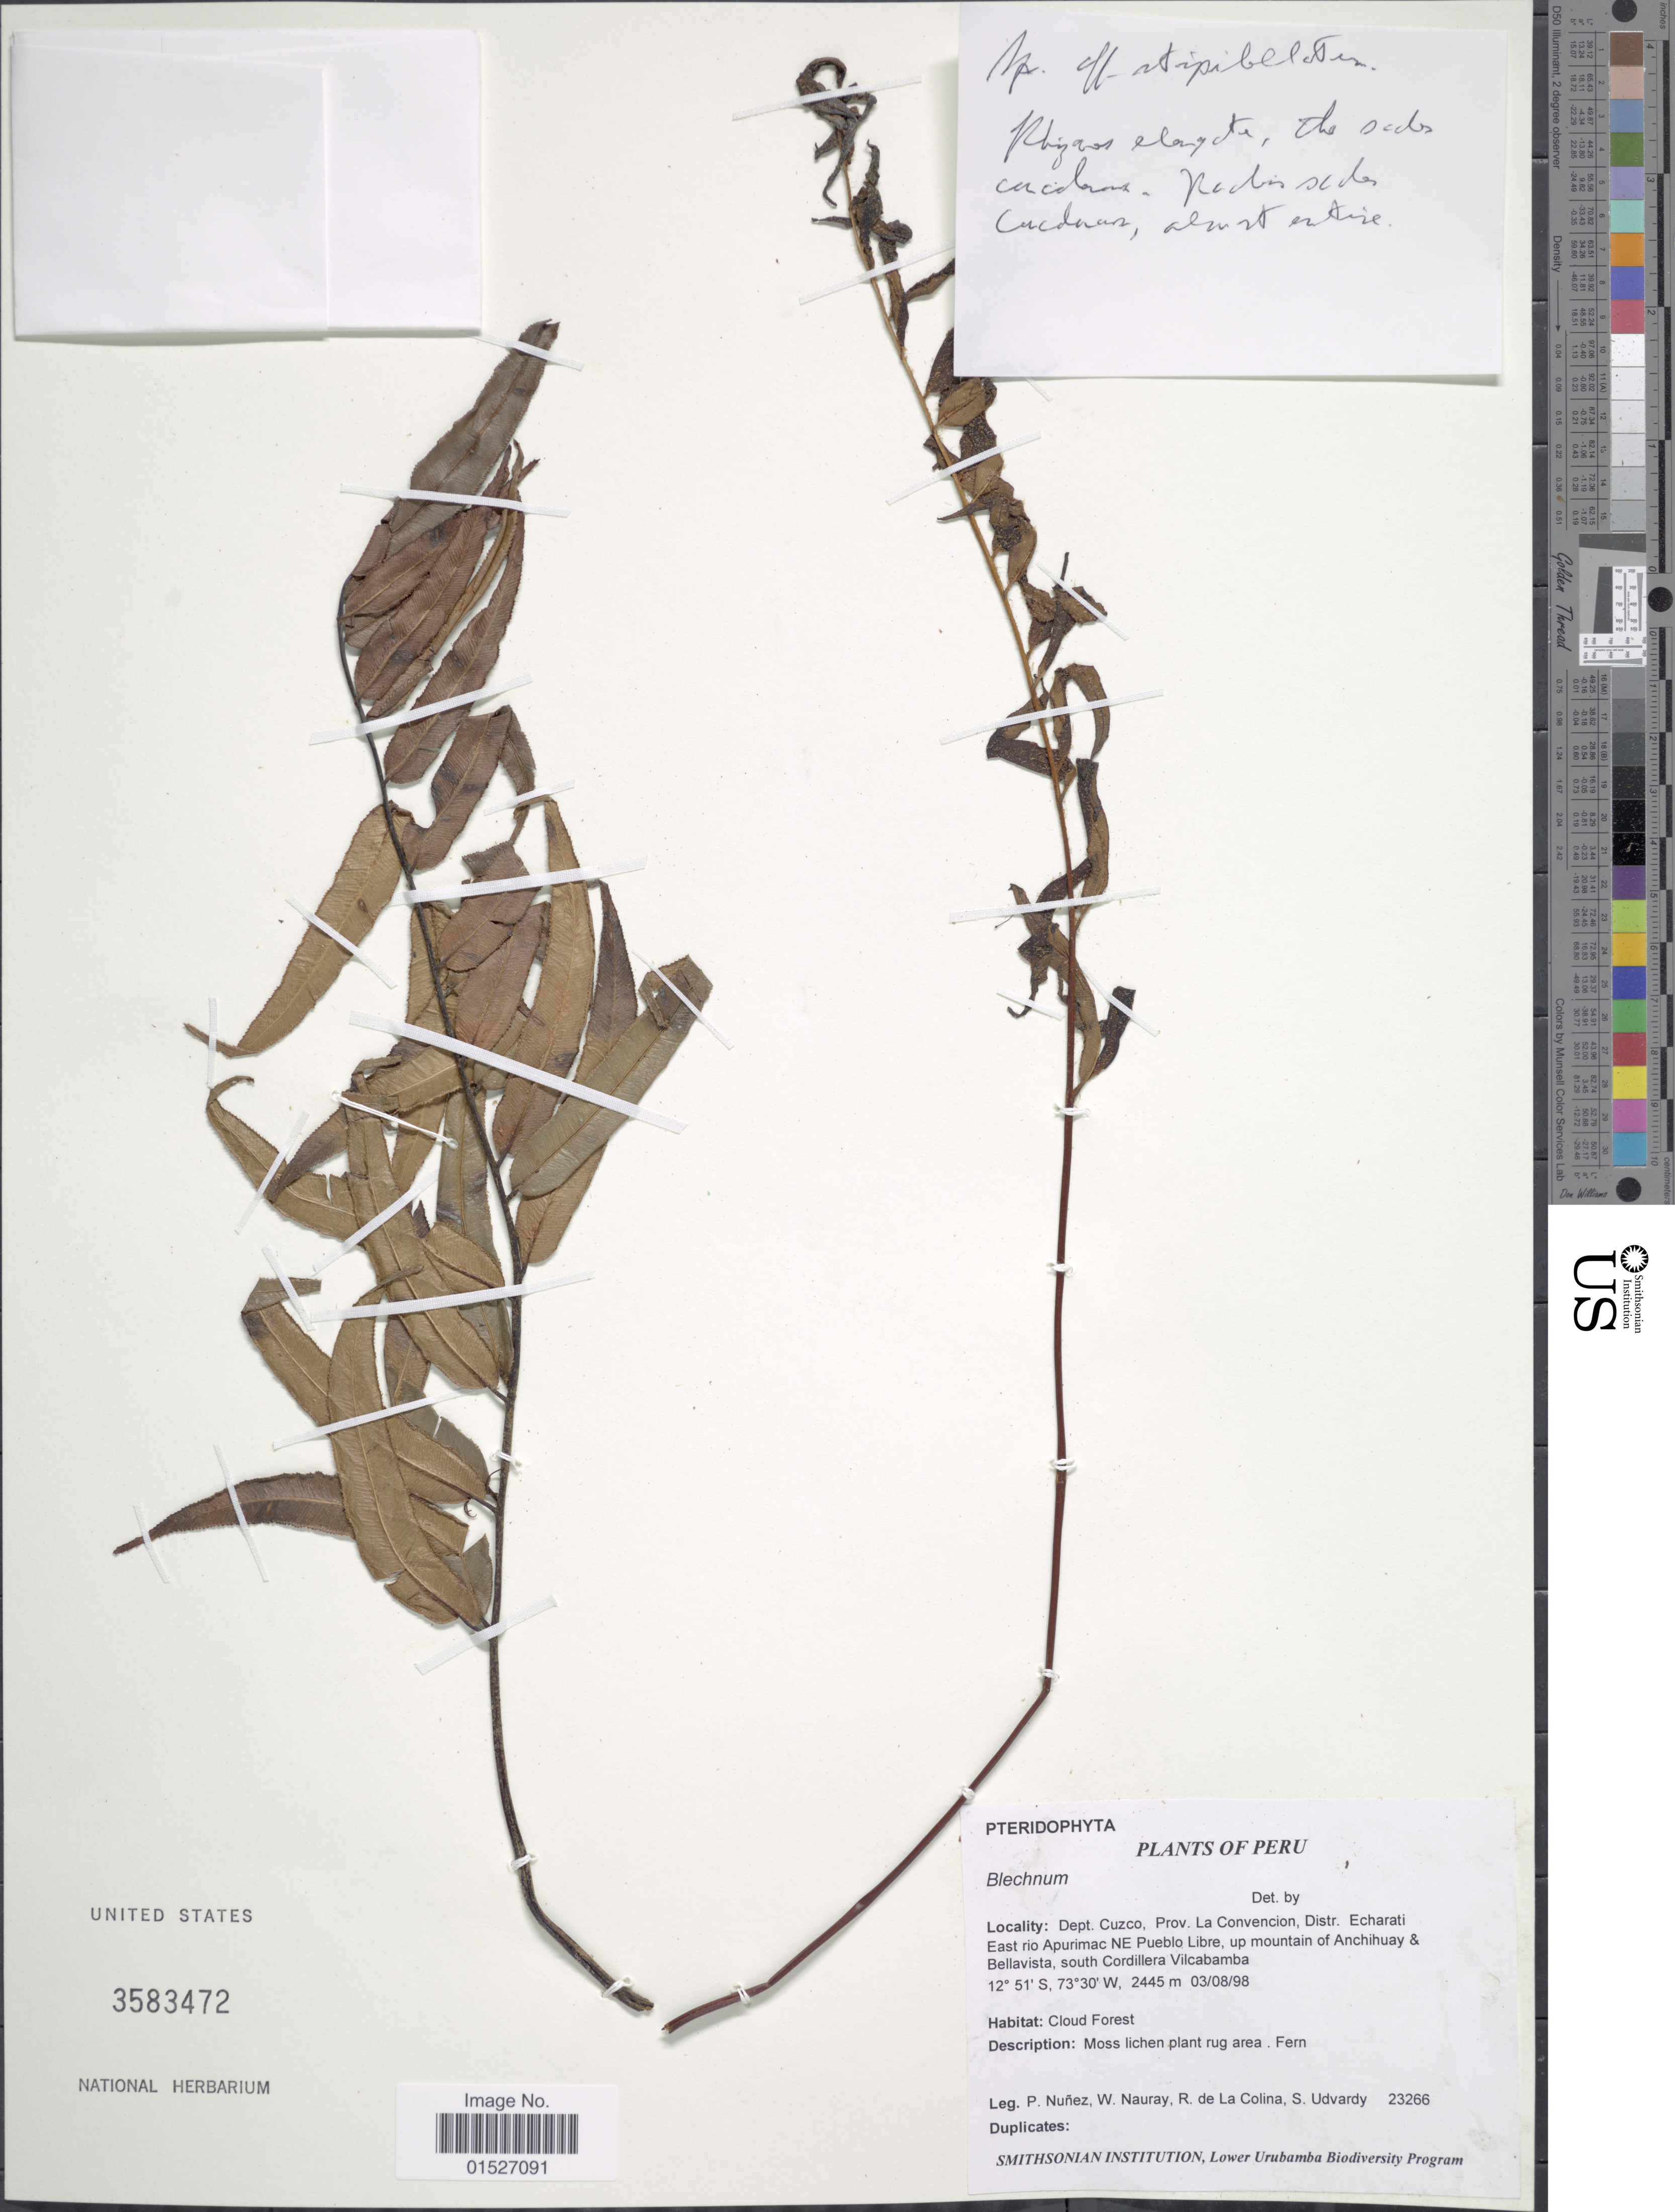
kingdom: Plantae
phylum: Tracheophyta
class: Polypodiopsida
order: Polypodiales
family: Blechnaceae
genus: Blechnum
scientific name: Blechnum sp.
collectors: P. Nuñez V., W. Nauray, R. de La Colina & S. Udvardy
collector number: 23266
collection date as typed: Transcribed d/m/y: 3/8/98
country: Peru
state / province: Cusco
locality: Dept. Cuzco, Prov. La Convencion, Distr. Echarati East rio Apurimac NE Pueblo Libre, up mountain of Anchihuay & Bellavista, south Cordillera Vilcabamba.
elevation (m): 2445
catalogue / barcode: US 3583472